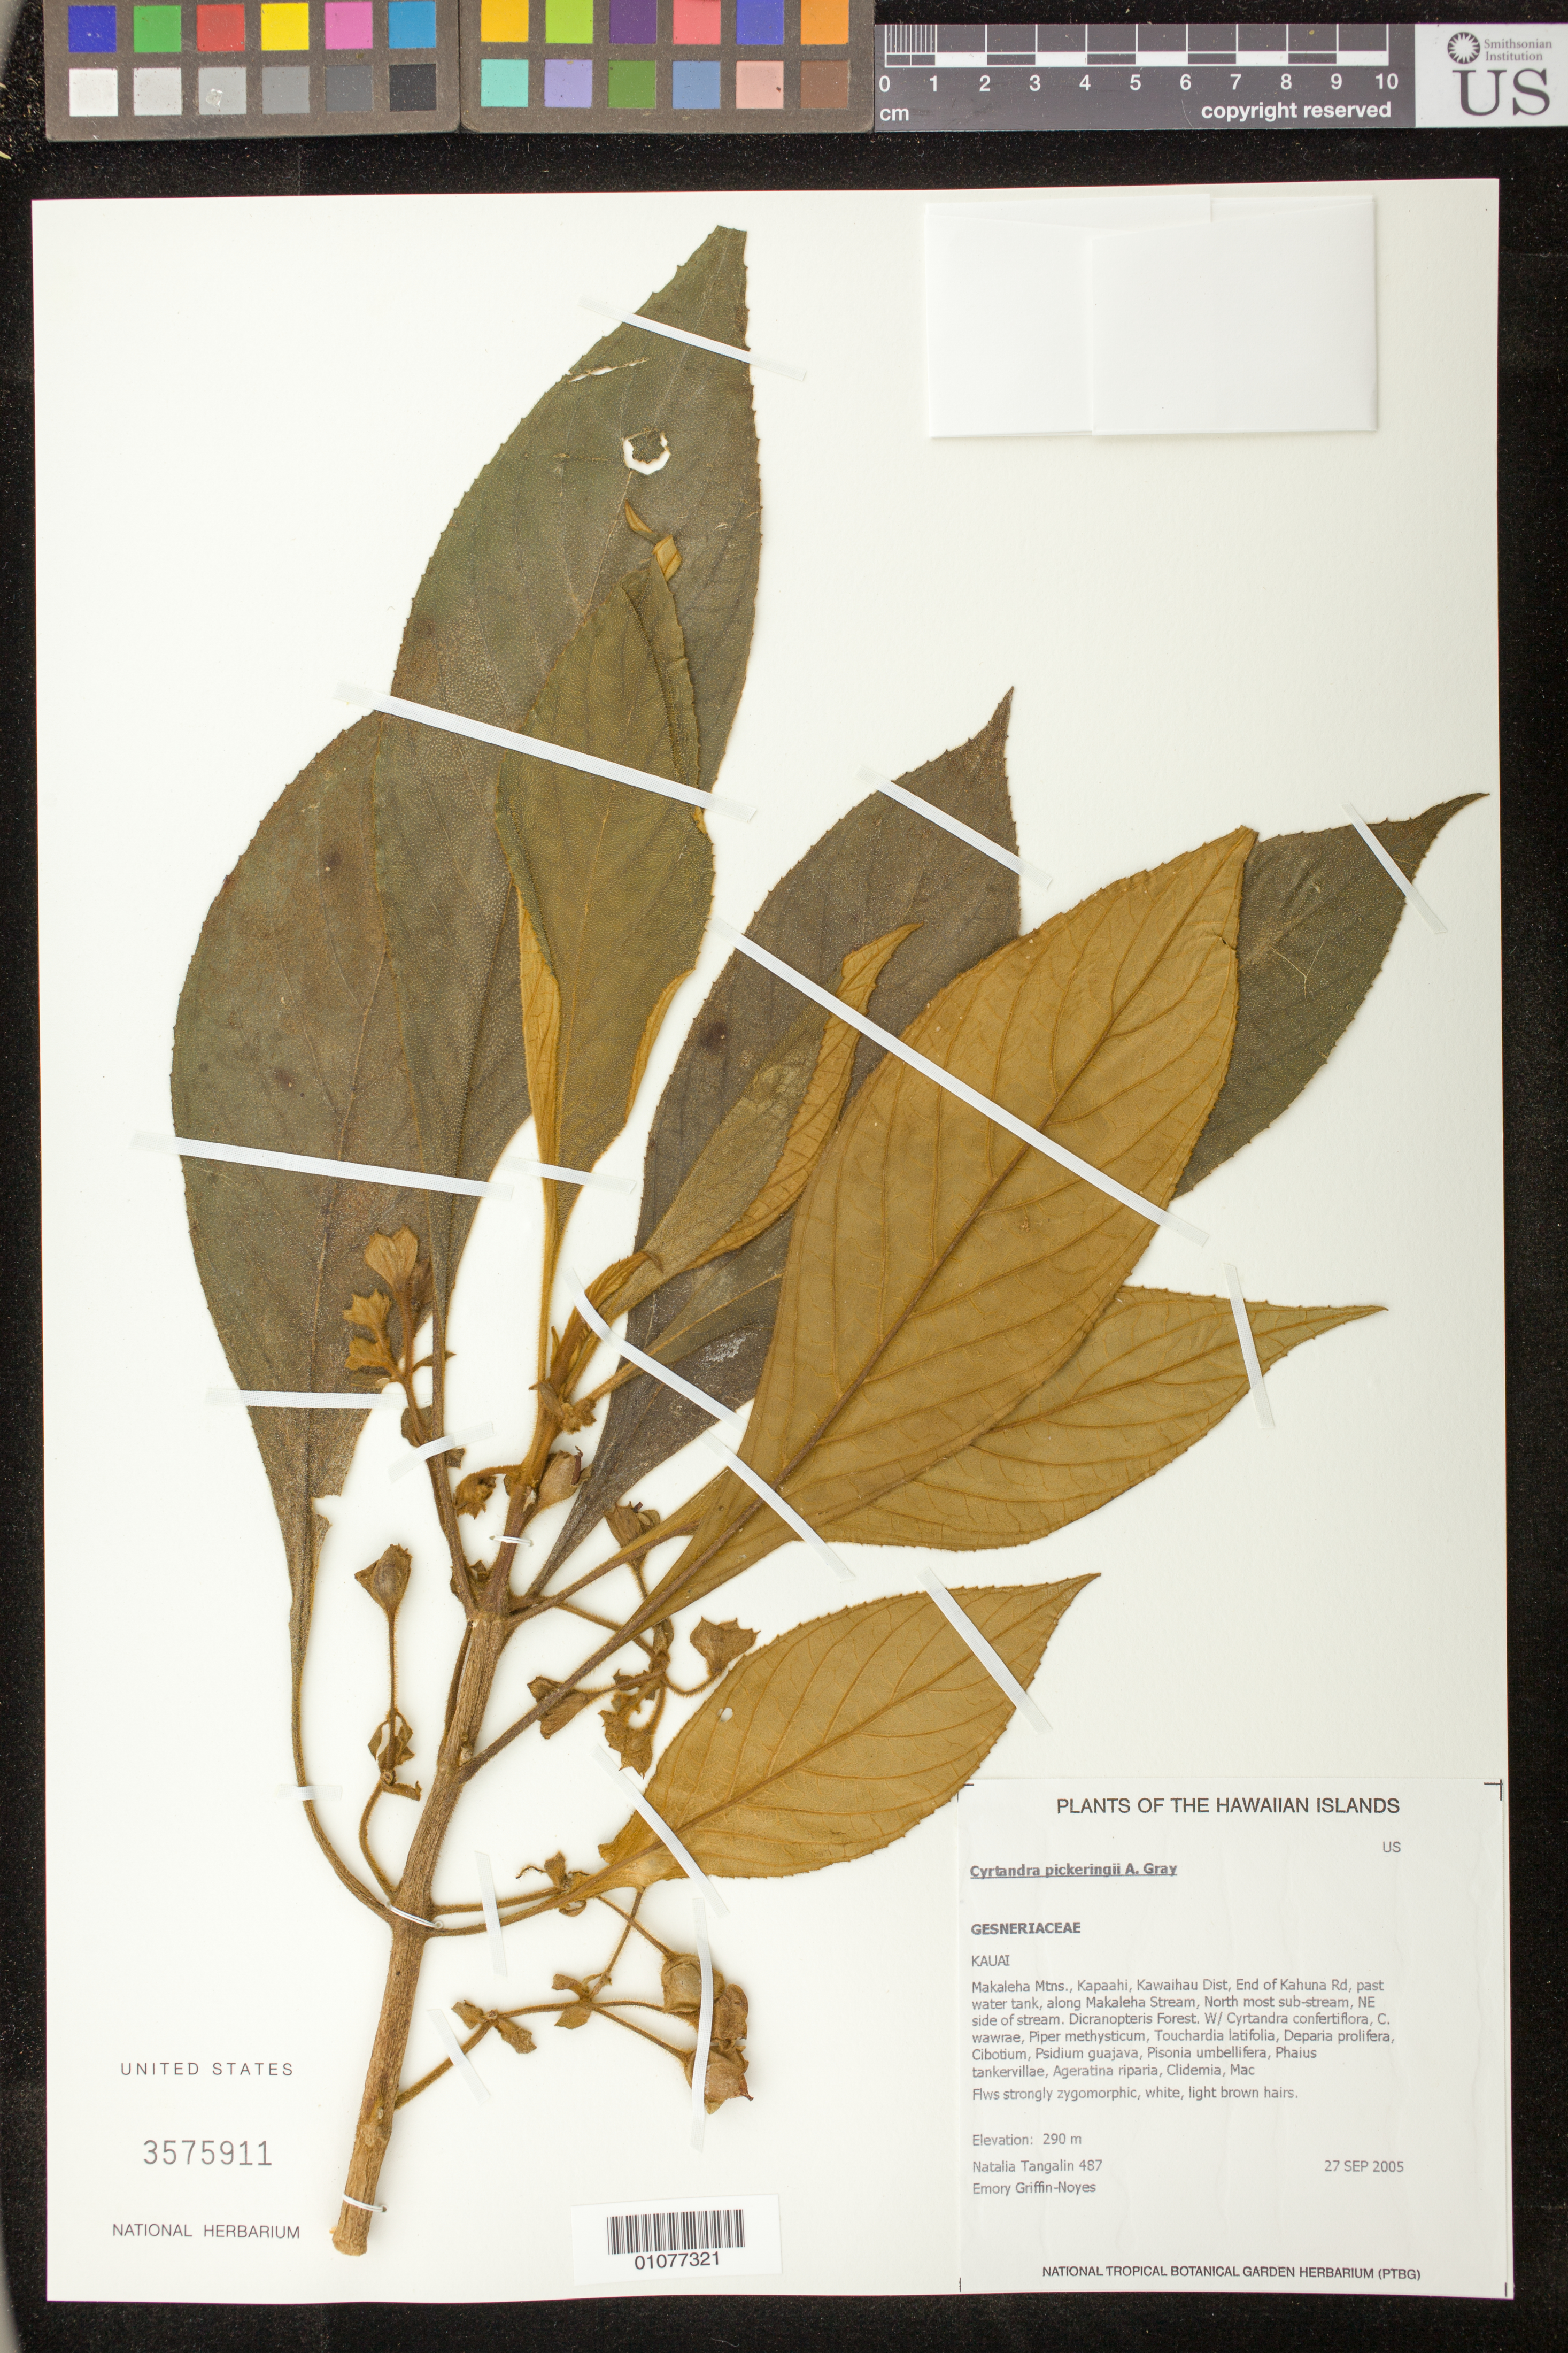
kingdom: Plantae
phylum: Tracheophyta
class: Magnoliopsida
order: Lamiales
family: Gesneriaceae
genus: Cyrtandra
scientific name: Cyrtandra pickeringii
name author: A. Gray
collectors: N. Tangalin & E. Griffin-Noyes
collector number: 487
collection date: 2005-09-27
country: United States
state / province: Hawaii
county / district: Kauai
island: Kaua'i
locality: Kawaihau District, Makeleha Mts., Kapaahi, end of Kahuna Road, past water tank, along Makaleha Stream, N most sub-stream, NE side of stream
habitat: Dicranopteris forest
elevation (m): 290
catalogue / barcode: US 3575911